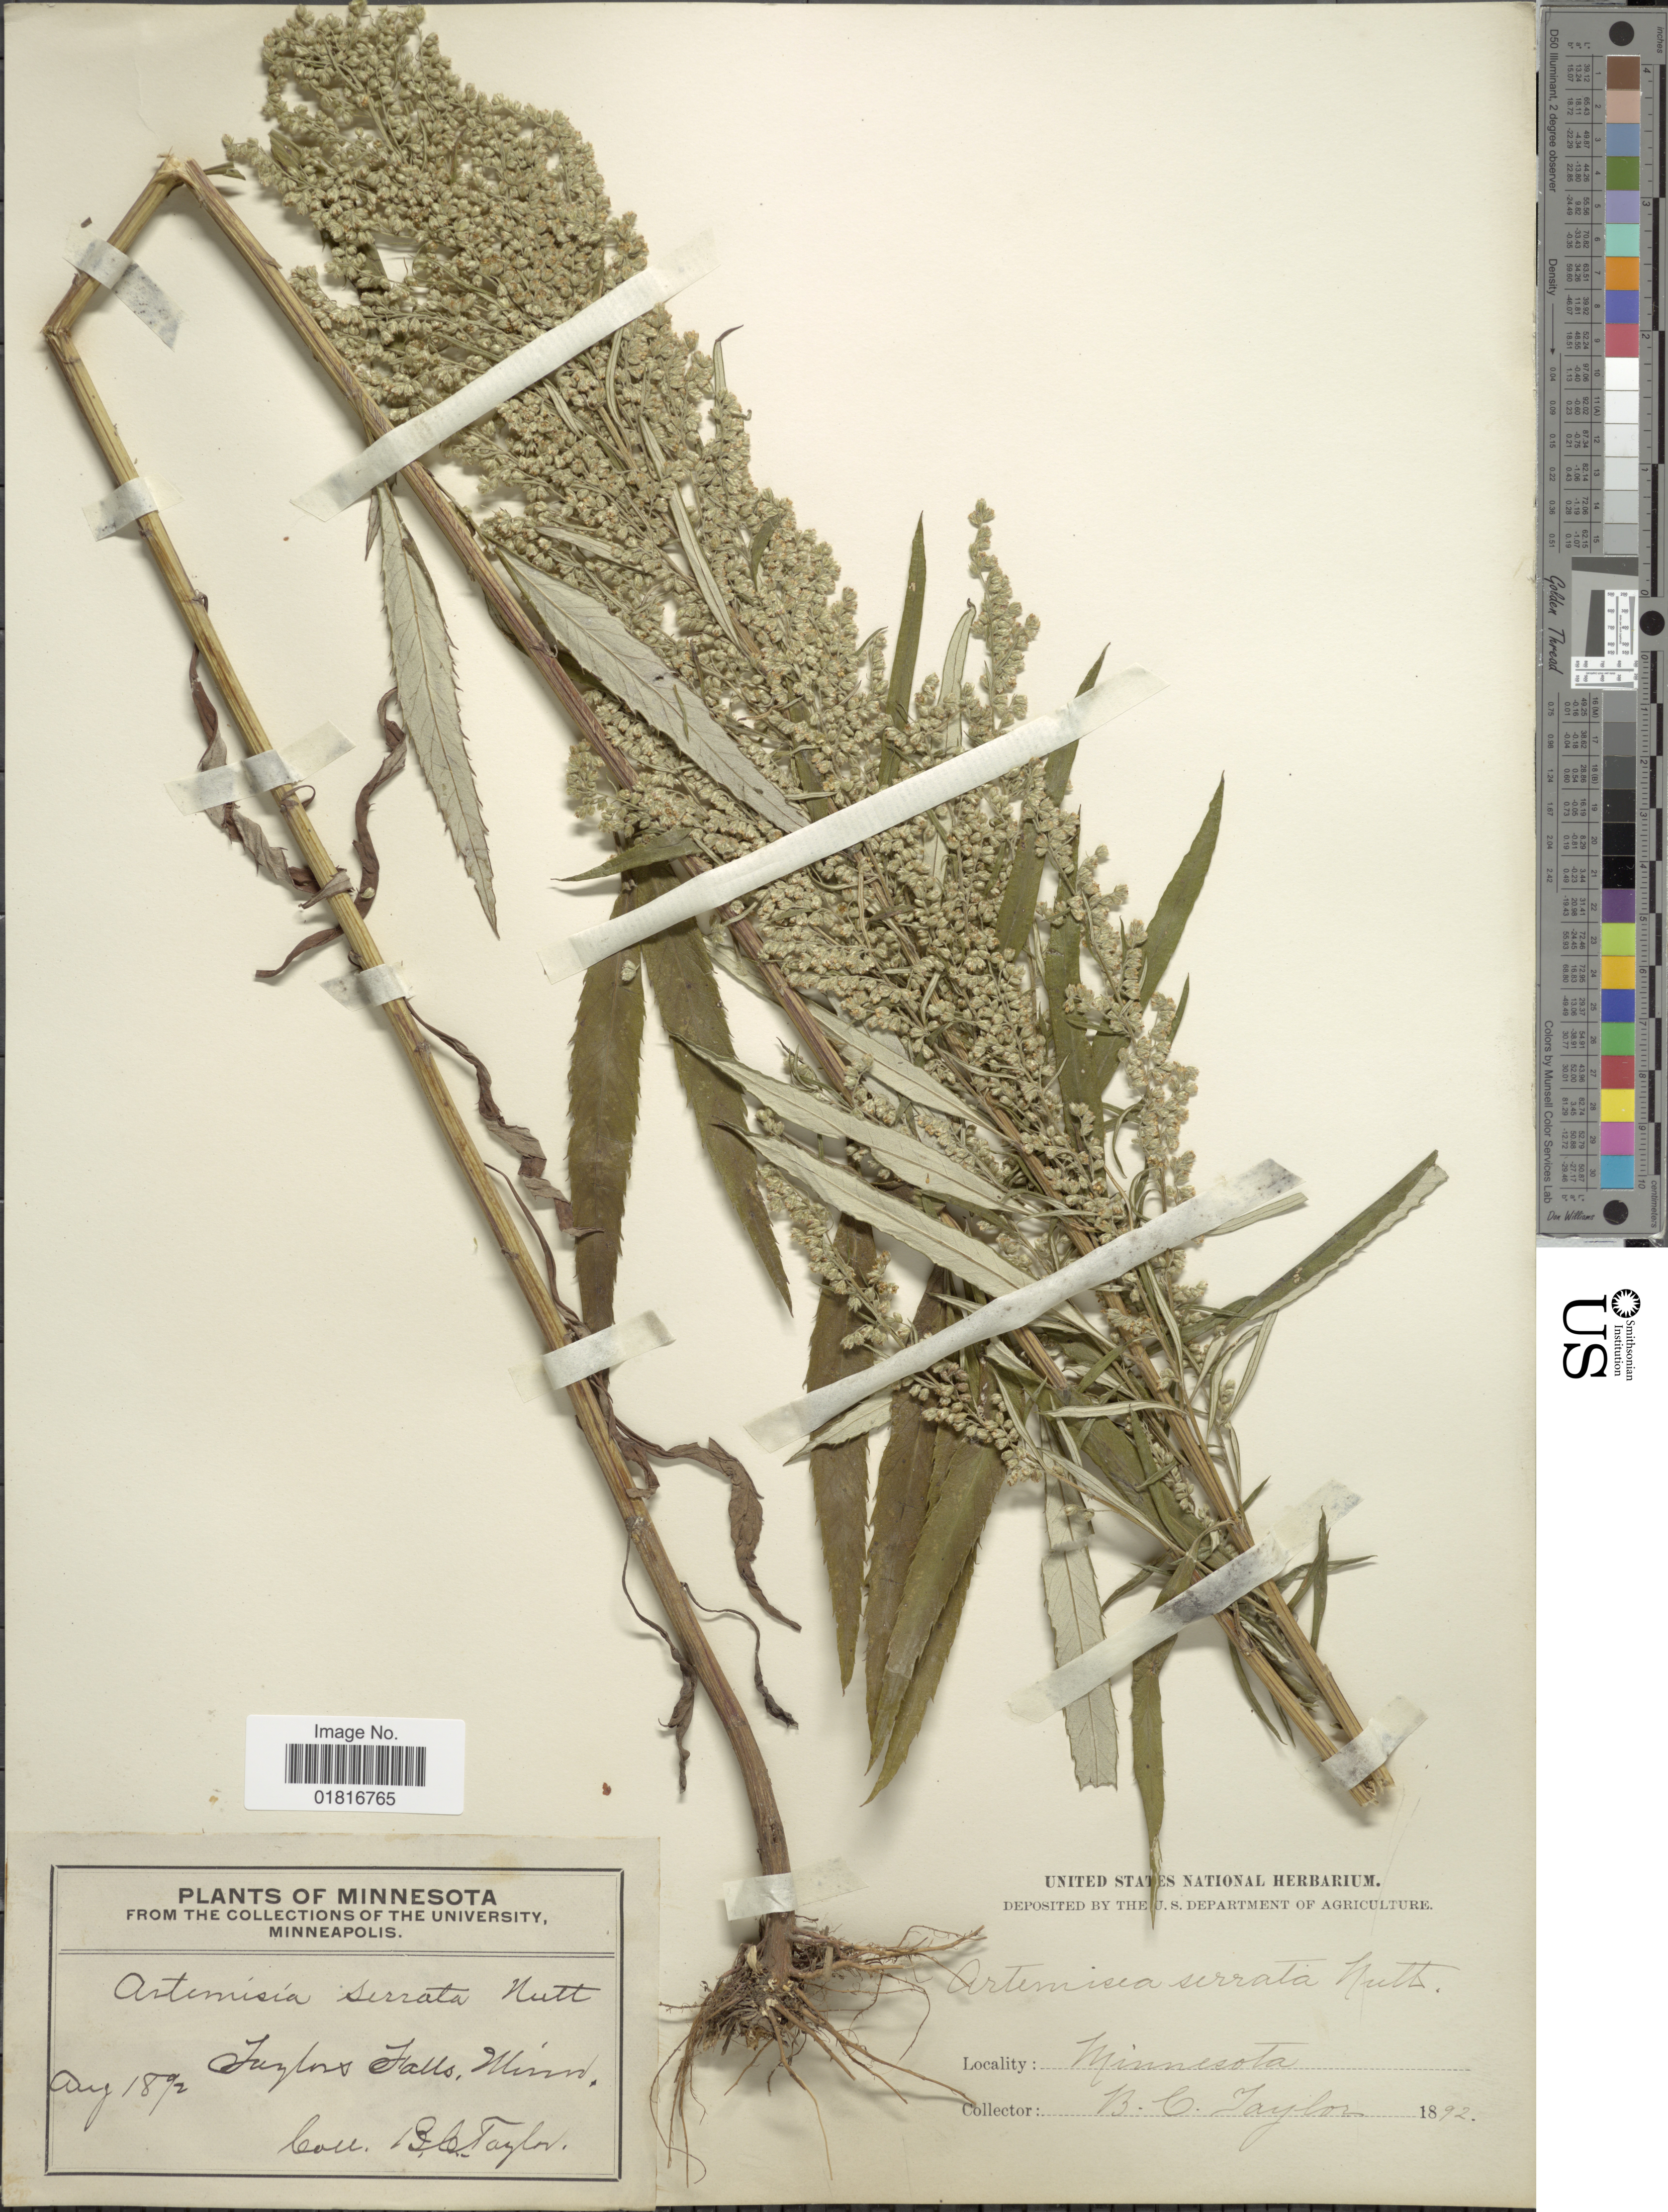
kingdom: Plantae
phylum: Tracheophyta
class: Magnoliopsida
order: Asterales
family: Asteraceae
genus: Artemisia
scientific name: Artemisia serrata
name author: Nutt.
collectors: B. C. Taylor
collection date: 1892-08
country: United States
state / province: Minnesota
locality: Taylors Falls